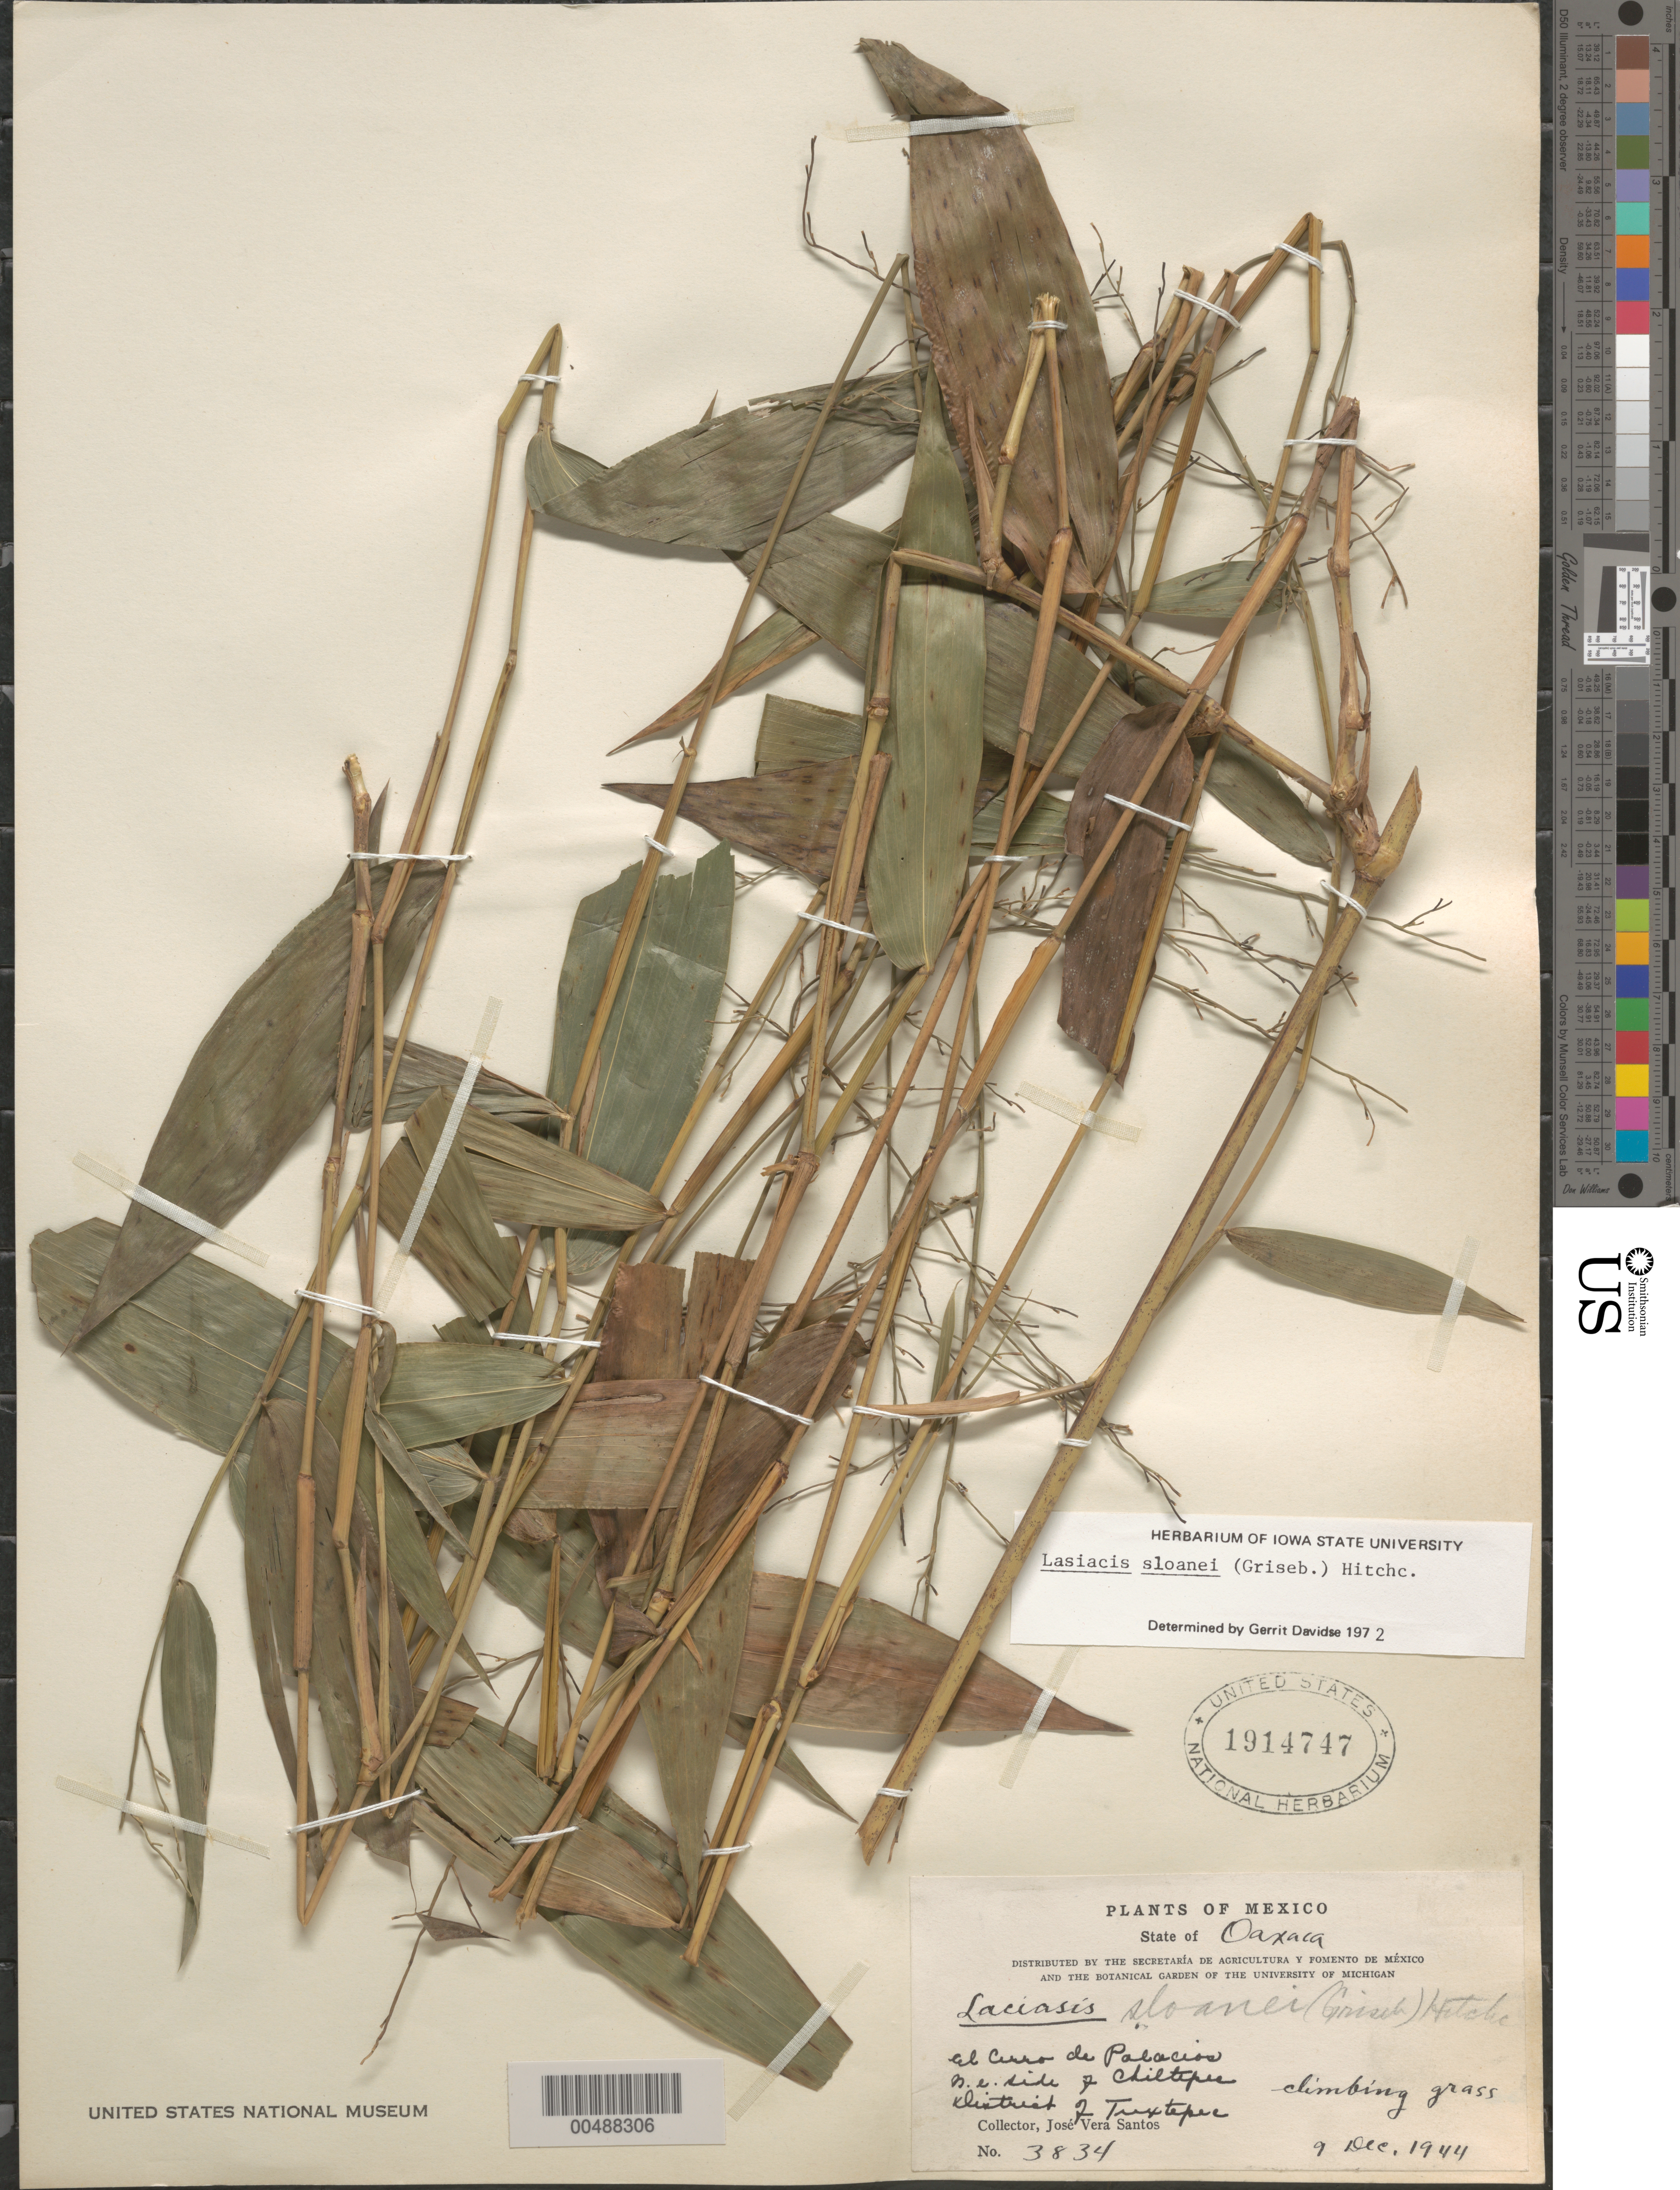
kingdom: Plantae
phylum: Tracheophyta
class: Liliopsida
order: Poales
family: Poaceae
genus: Lasiacis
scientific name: Lasiacis sloanei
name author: (Griseb.) Hitchc.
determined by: Davidse, Gerrit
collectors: J. V. Santos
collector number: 3834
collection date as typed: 9 Dec 1944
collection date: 1944-12-09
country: Mexico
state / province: Oaxaca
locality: El Cerro de Palacios, NE side of Chiltepec, Dist of Tuxtepec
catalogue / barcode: US 1914747